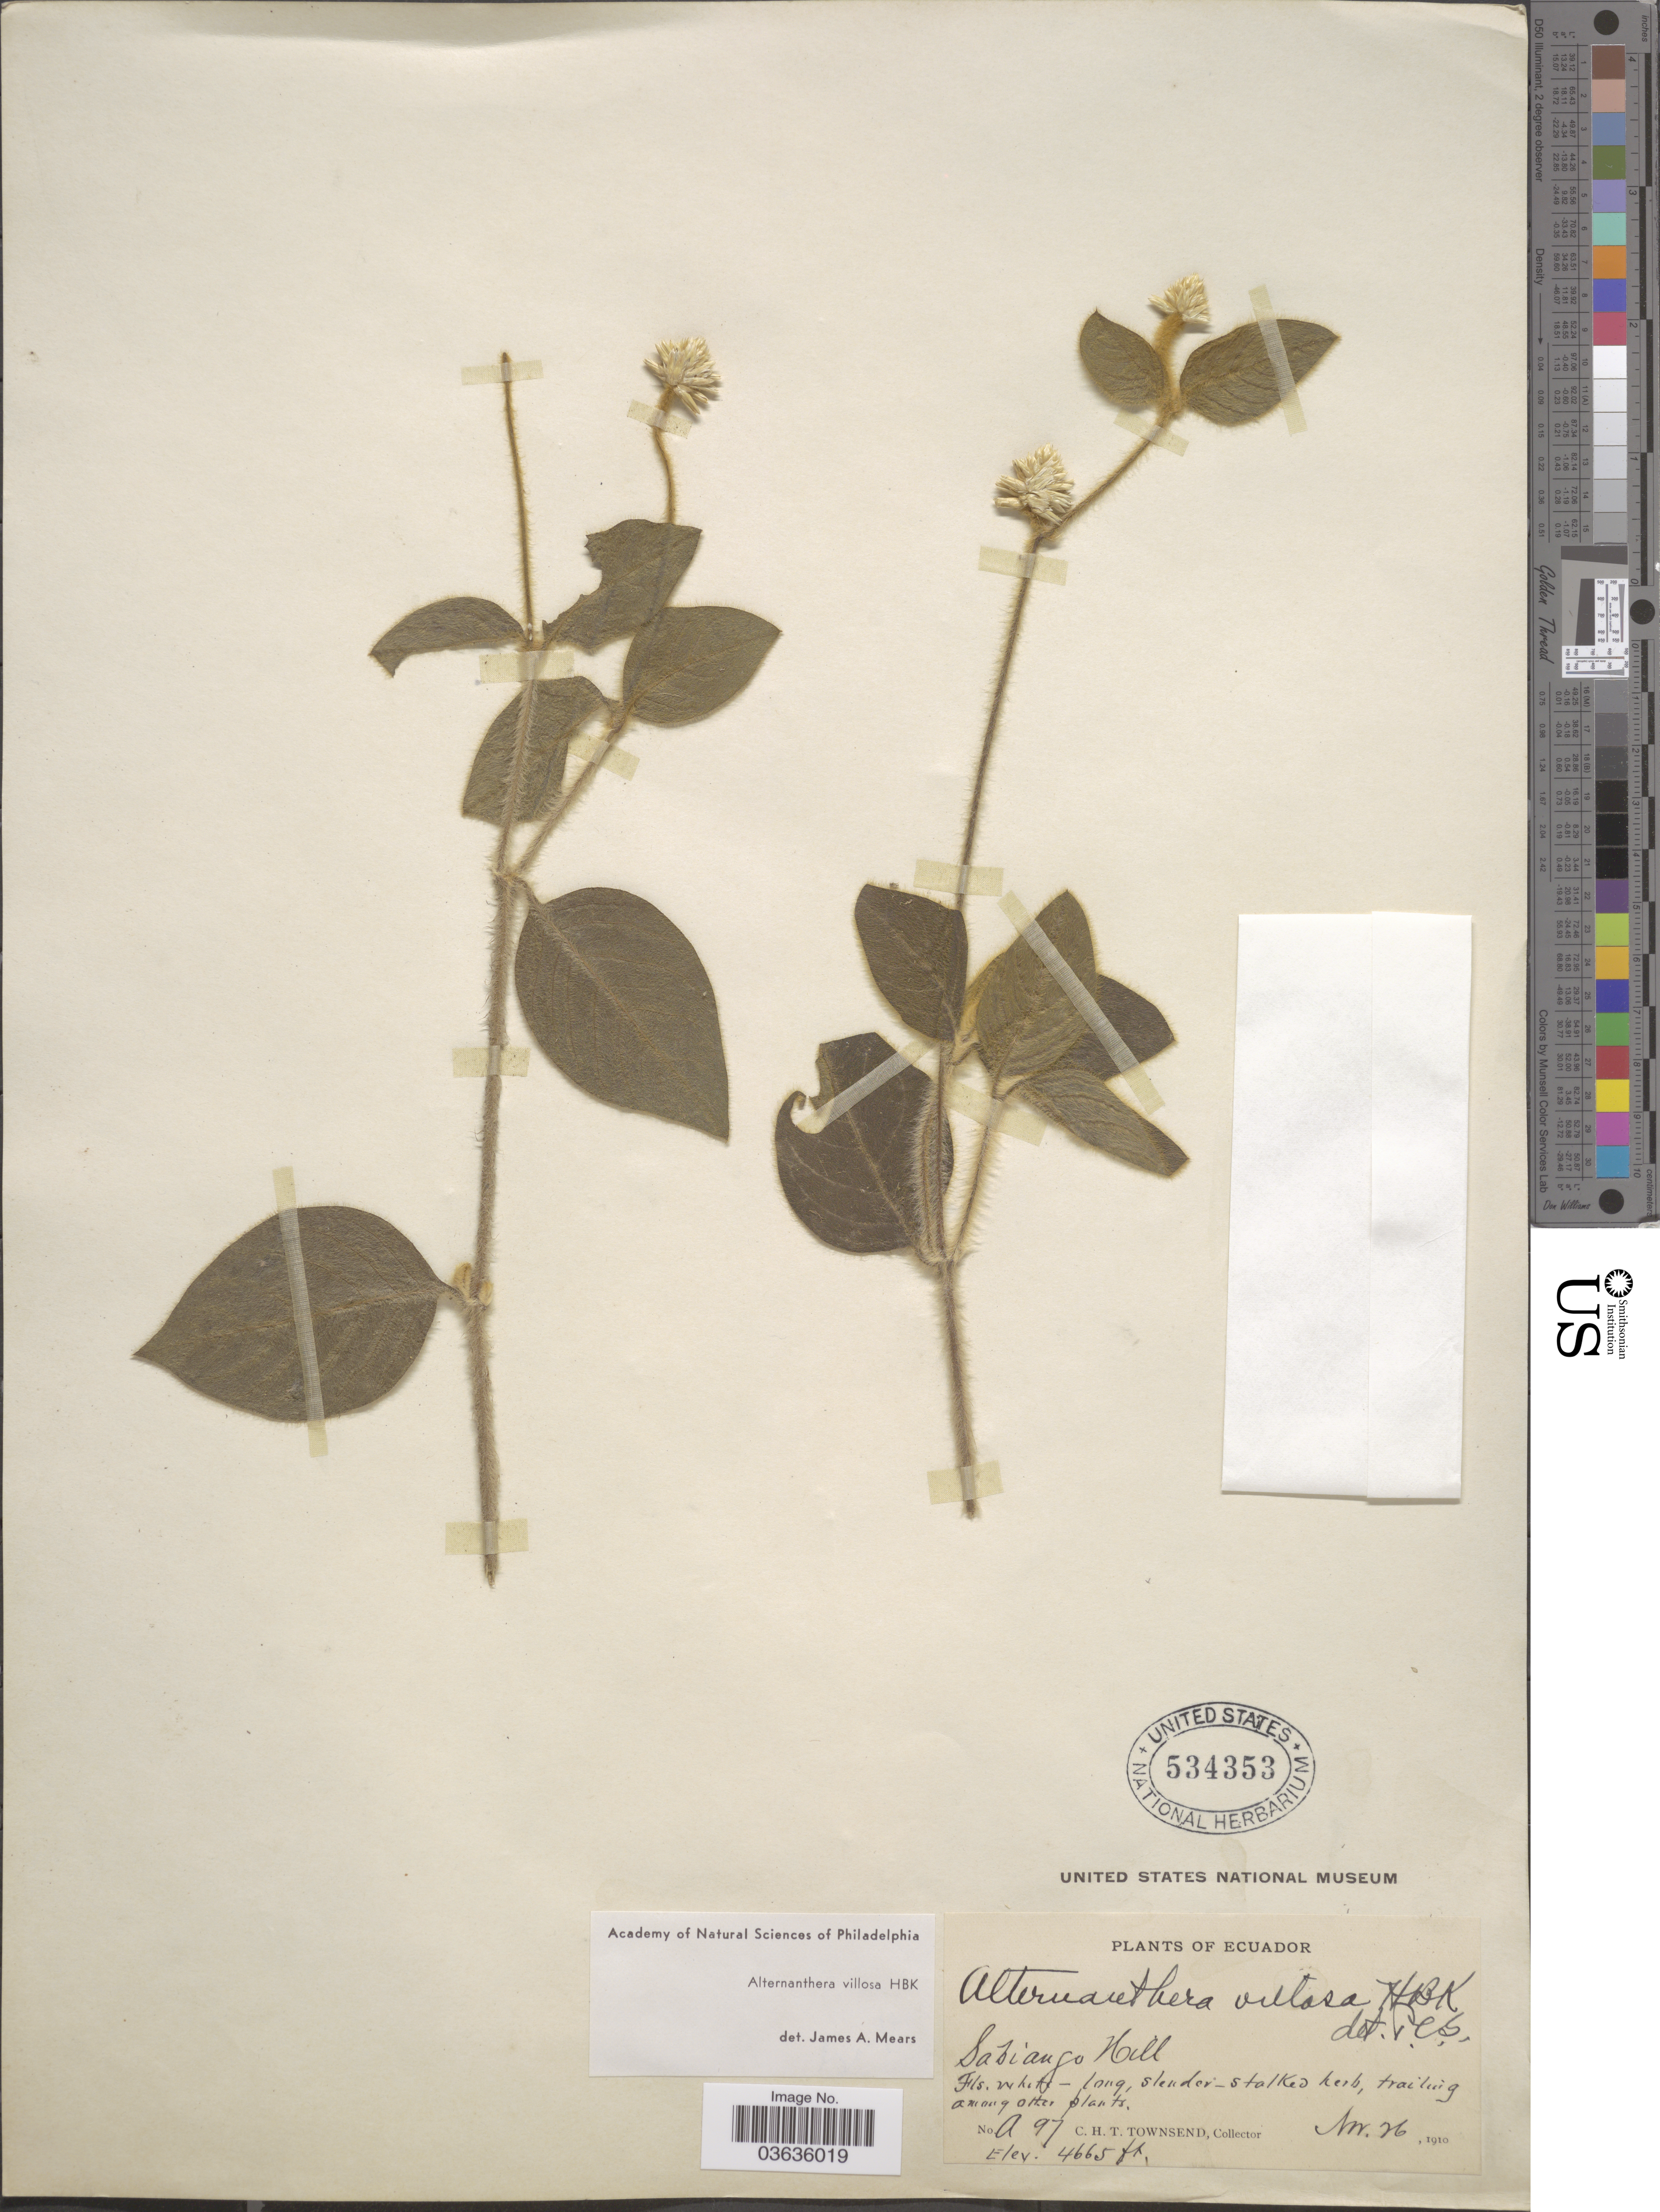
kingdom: Plantae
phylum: Tracheophyta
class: Magnoliopsida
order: Caryophyllales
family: Amaranthaceae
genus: Alternanthera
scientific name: Alternanthera brasiliana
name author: (L.) Kuntze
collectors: C. H. T. Townsend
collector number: A97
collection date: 1910-11-26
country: Ecuador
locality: Sabiango Hill.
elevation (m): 1422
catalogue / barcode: US 534353